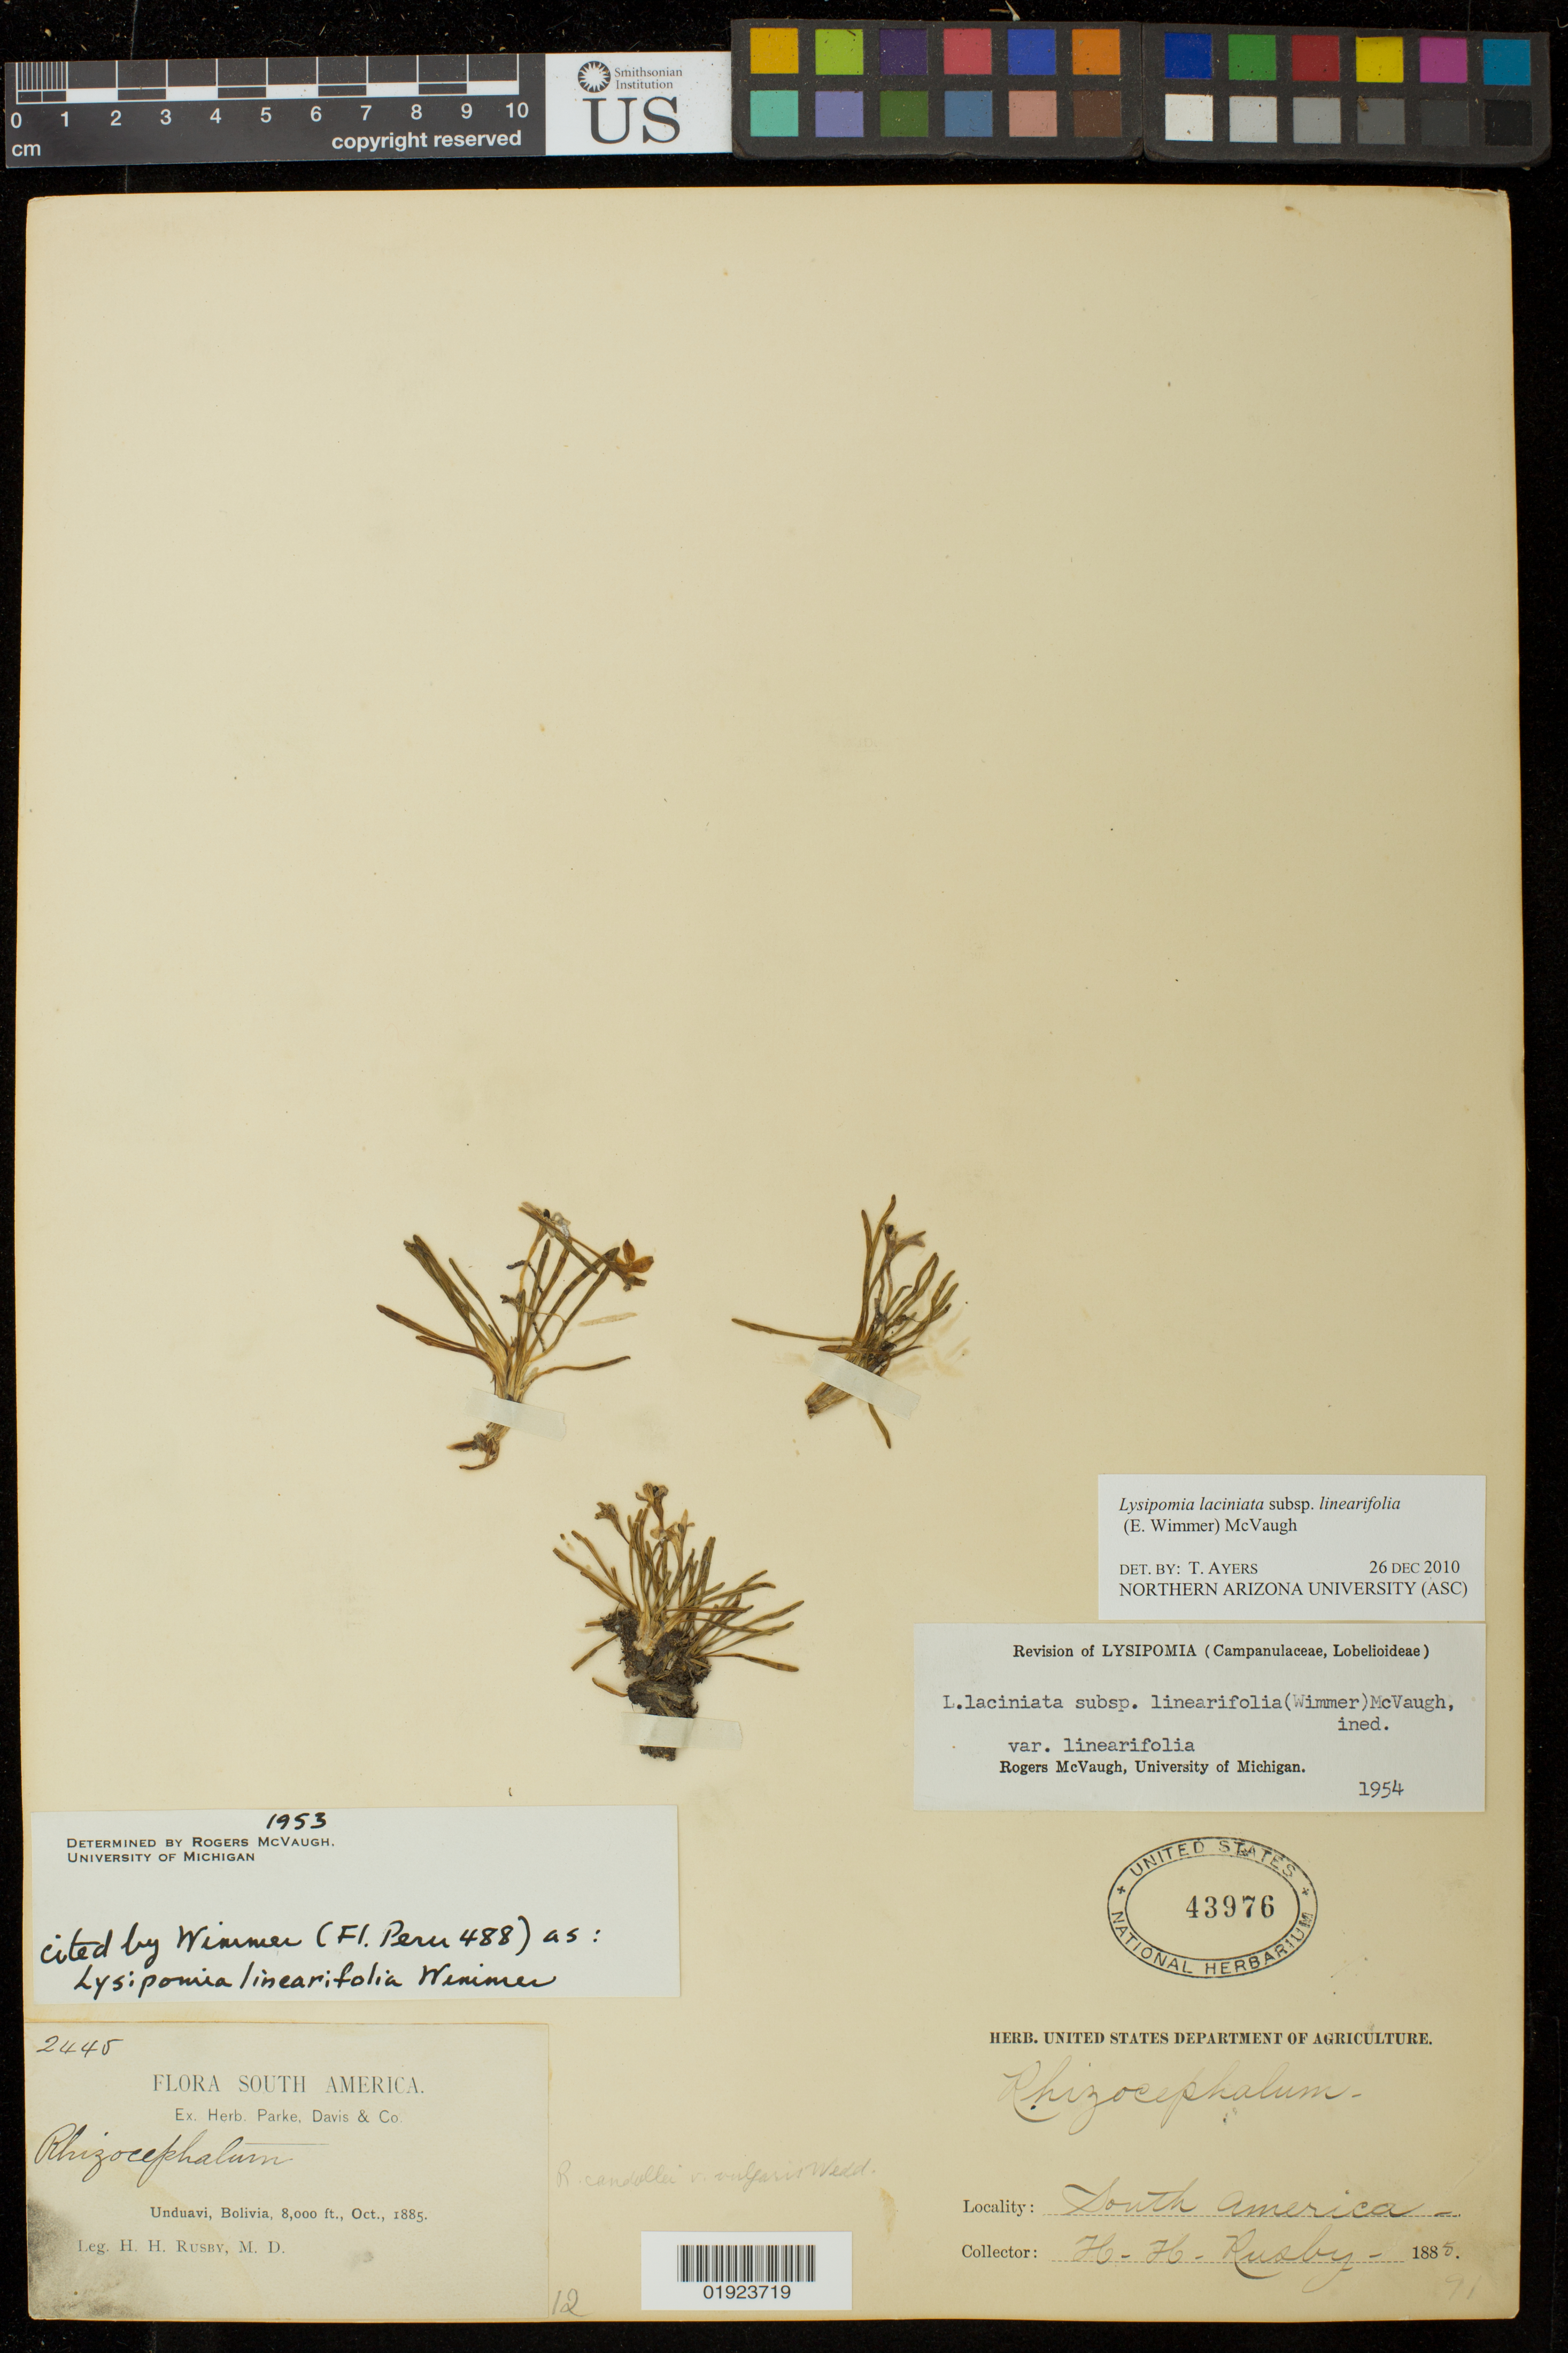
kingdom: Plantae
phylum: Tracheophyta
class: Magnoliopsida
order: Asterales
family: Campanulaceae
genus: Lysipomia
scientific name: Lysipomia laciniata subsp. linearifolia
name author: (E. Wimm.) McVaugh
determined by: Ayers, T.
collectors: H. H. Rusby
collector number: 2445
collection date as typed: Oct ., 1885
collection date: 1885-10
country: Bolivia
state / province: La Paz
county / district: Nor Yungas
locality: Unduavi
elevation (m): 2438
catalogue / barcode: US 43976